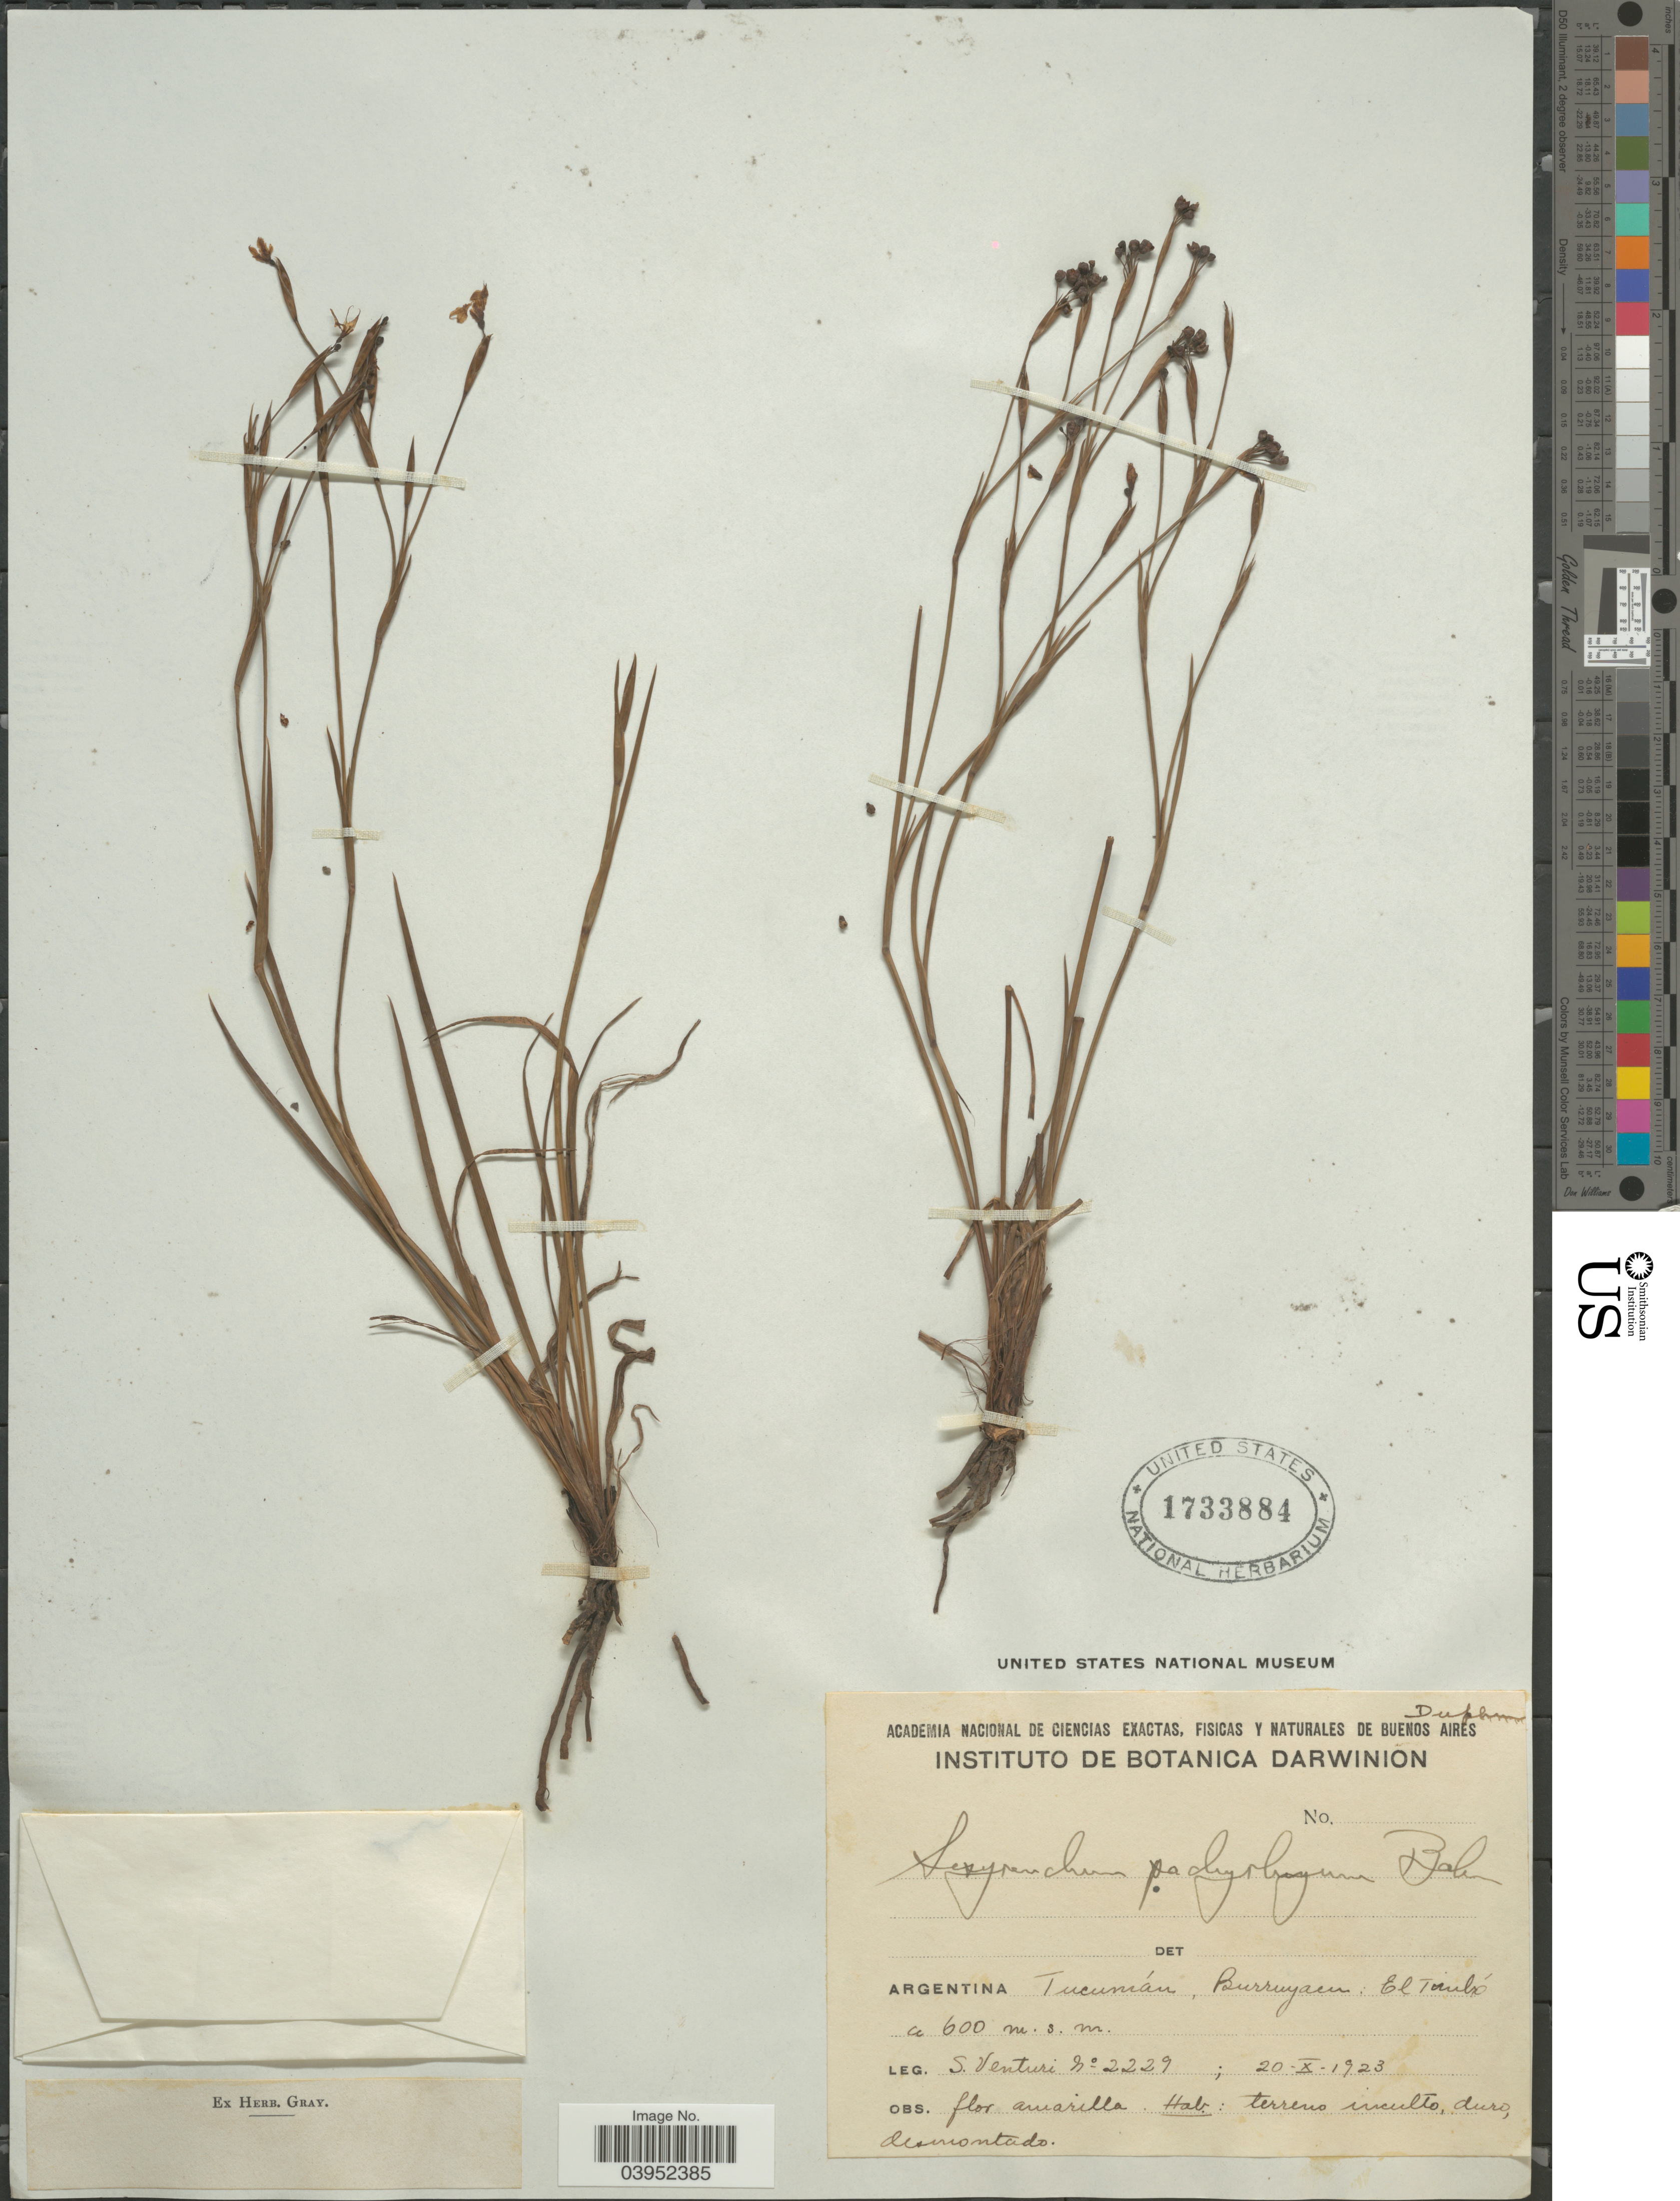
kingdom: Plantae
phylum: Tracheophyta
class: Liliopsida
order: Asparagales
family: Iridaceae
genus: Sisyrinchium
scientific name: Sisyrinchium pachyrhizum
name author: Baker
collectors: S. Venturi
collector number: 2229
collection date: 1923-10-20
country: Argentina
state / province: Tucuman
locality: Burruyacu: El Tambó.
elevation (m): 600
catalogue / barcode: US 1733884